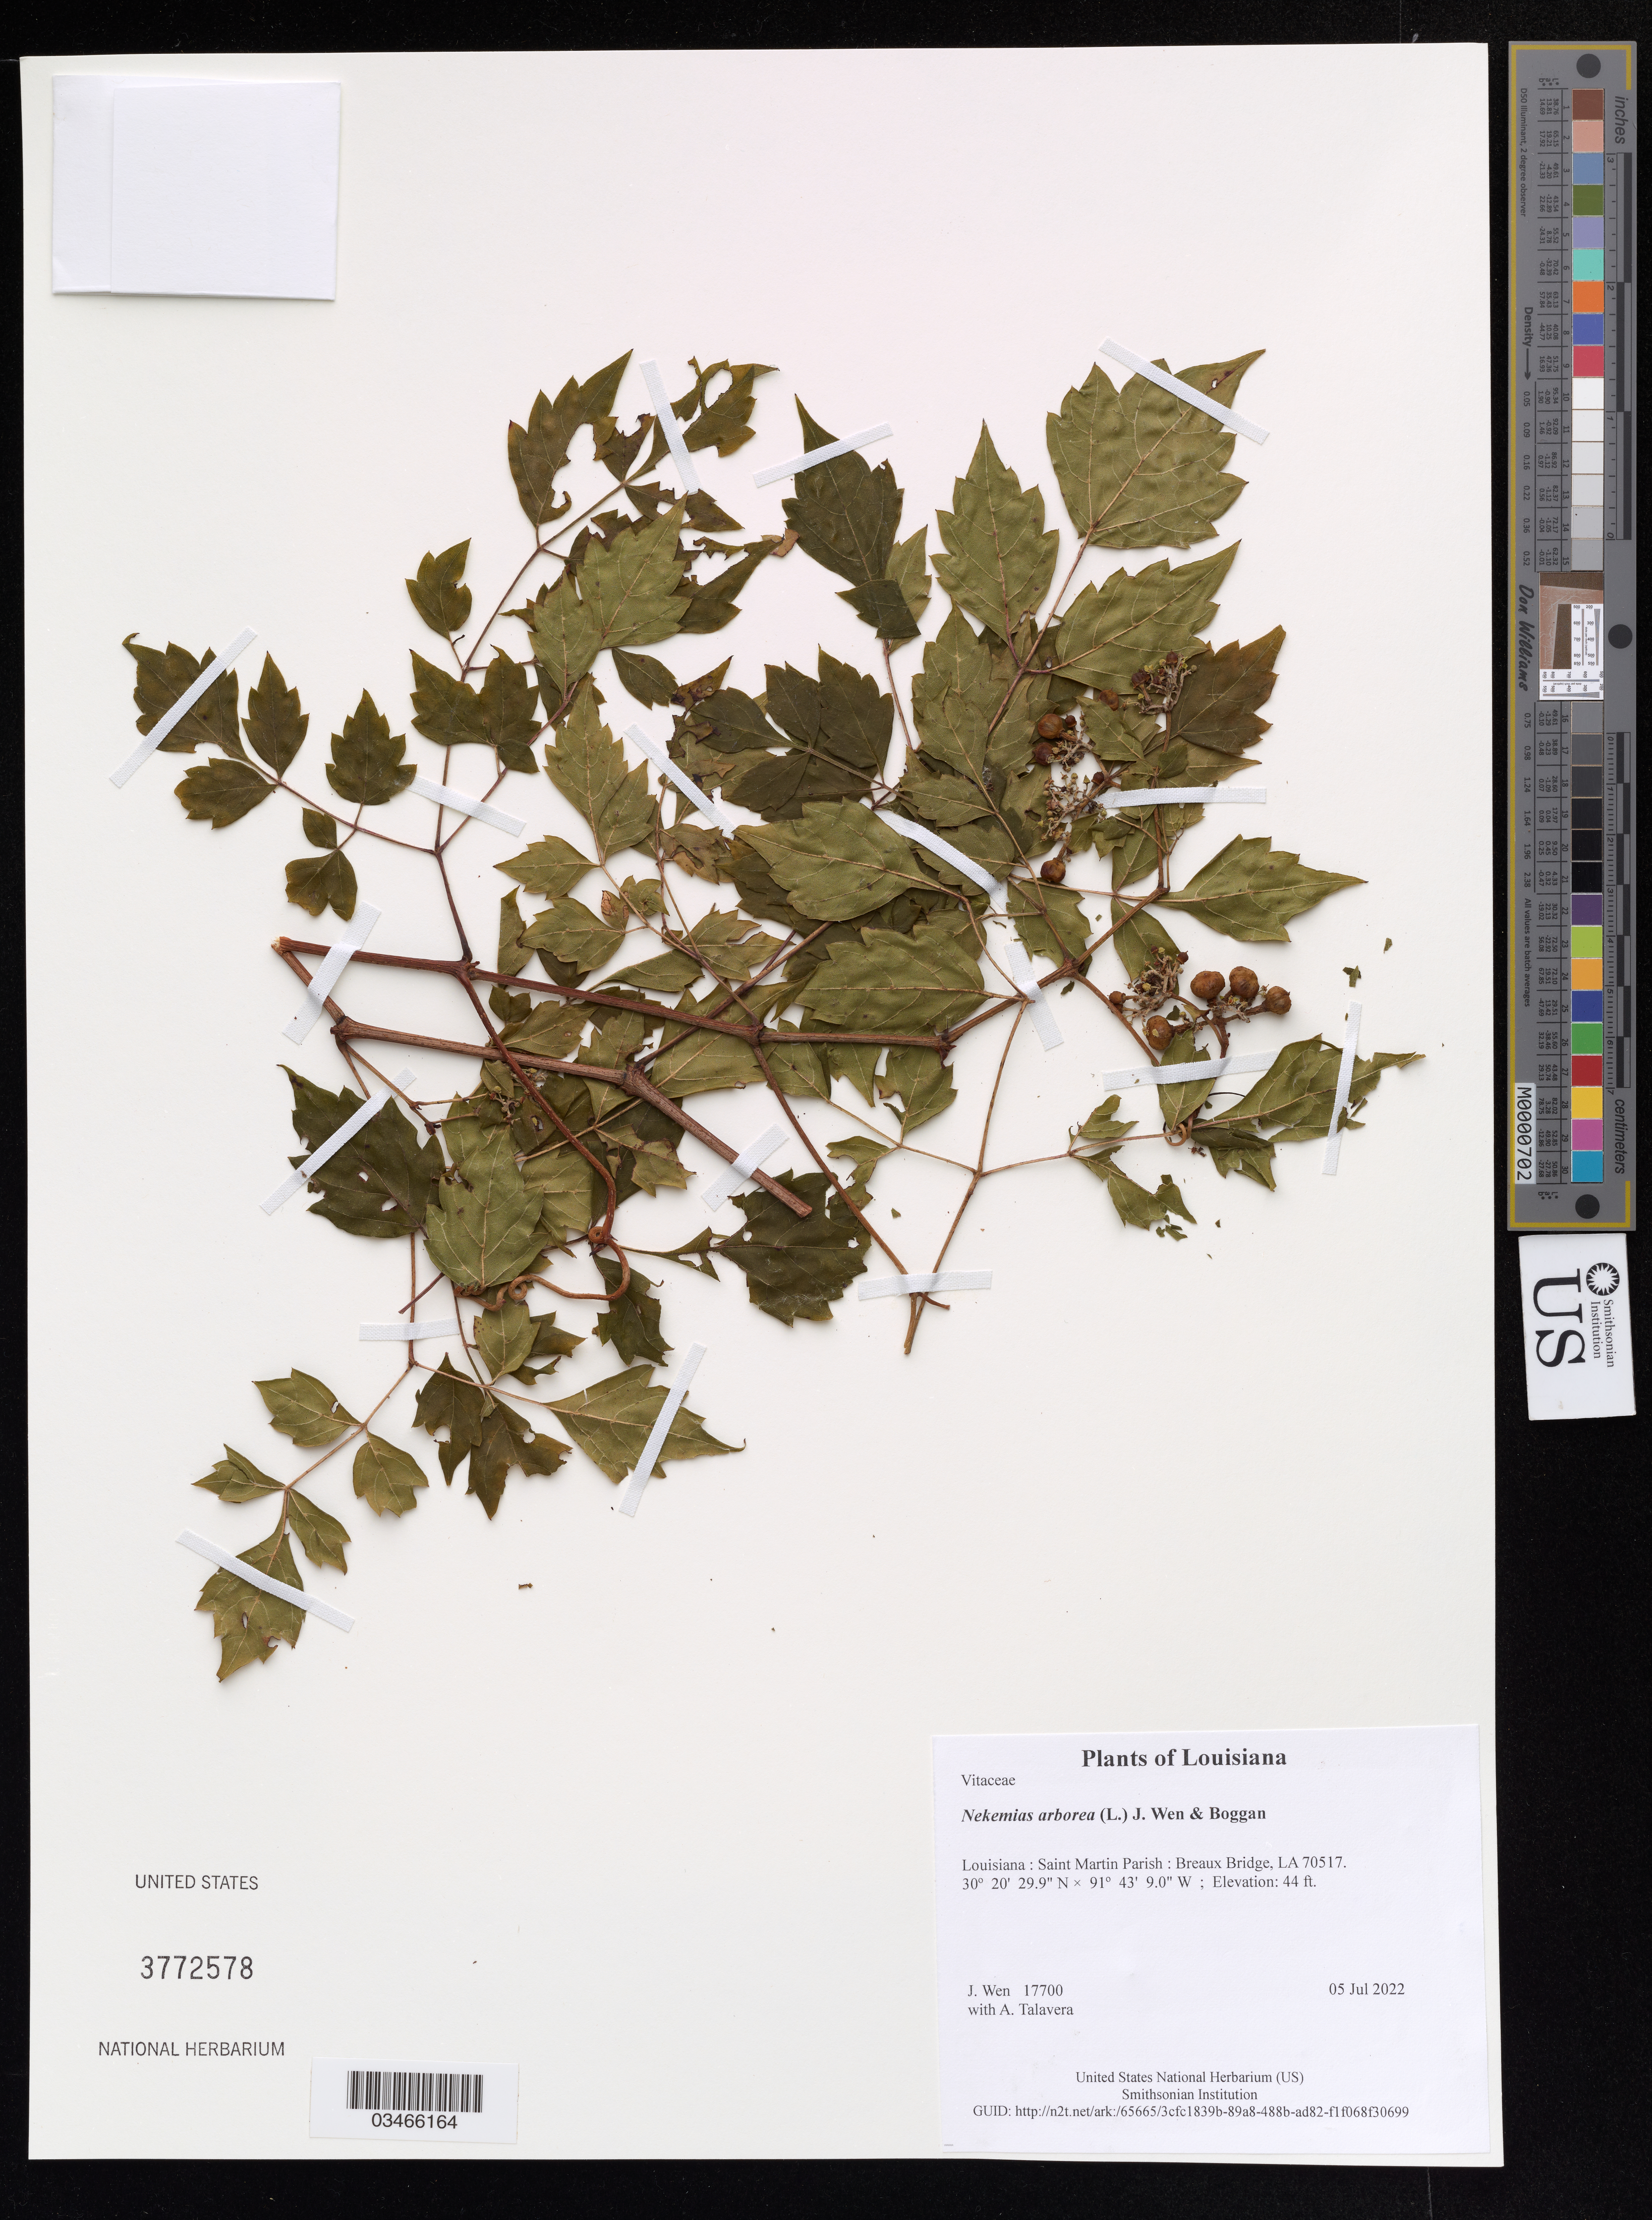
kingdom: Plantae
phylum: Tracheophyta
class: Magnoliopsida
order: Vitales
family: Vitaceae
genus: Nekemias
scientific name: Nekemias arborea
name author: (L.) J. Wen & Boggan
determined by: Wen, Jun, (BOT), Smithsonian Institution - National Museum of Natural History (UNITED STATES)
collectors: J. Wen & A. Talavera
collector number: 17700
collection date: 2022-07-05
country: United States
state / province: Louisiana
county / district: Saint Martin Parish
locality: Breaux Bridge, LA 70517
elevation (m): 13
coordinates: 30 20.499 N, 91 43.150 W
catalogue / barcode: US 3772578